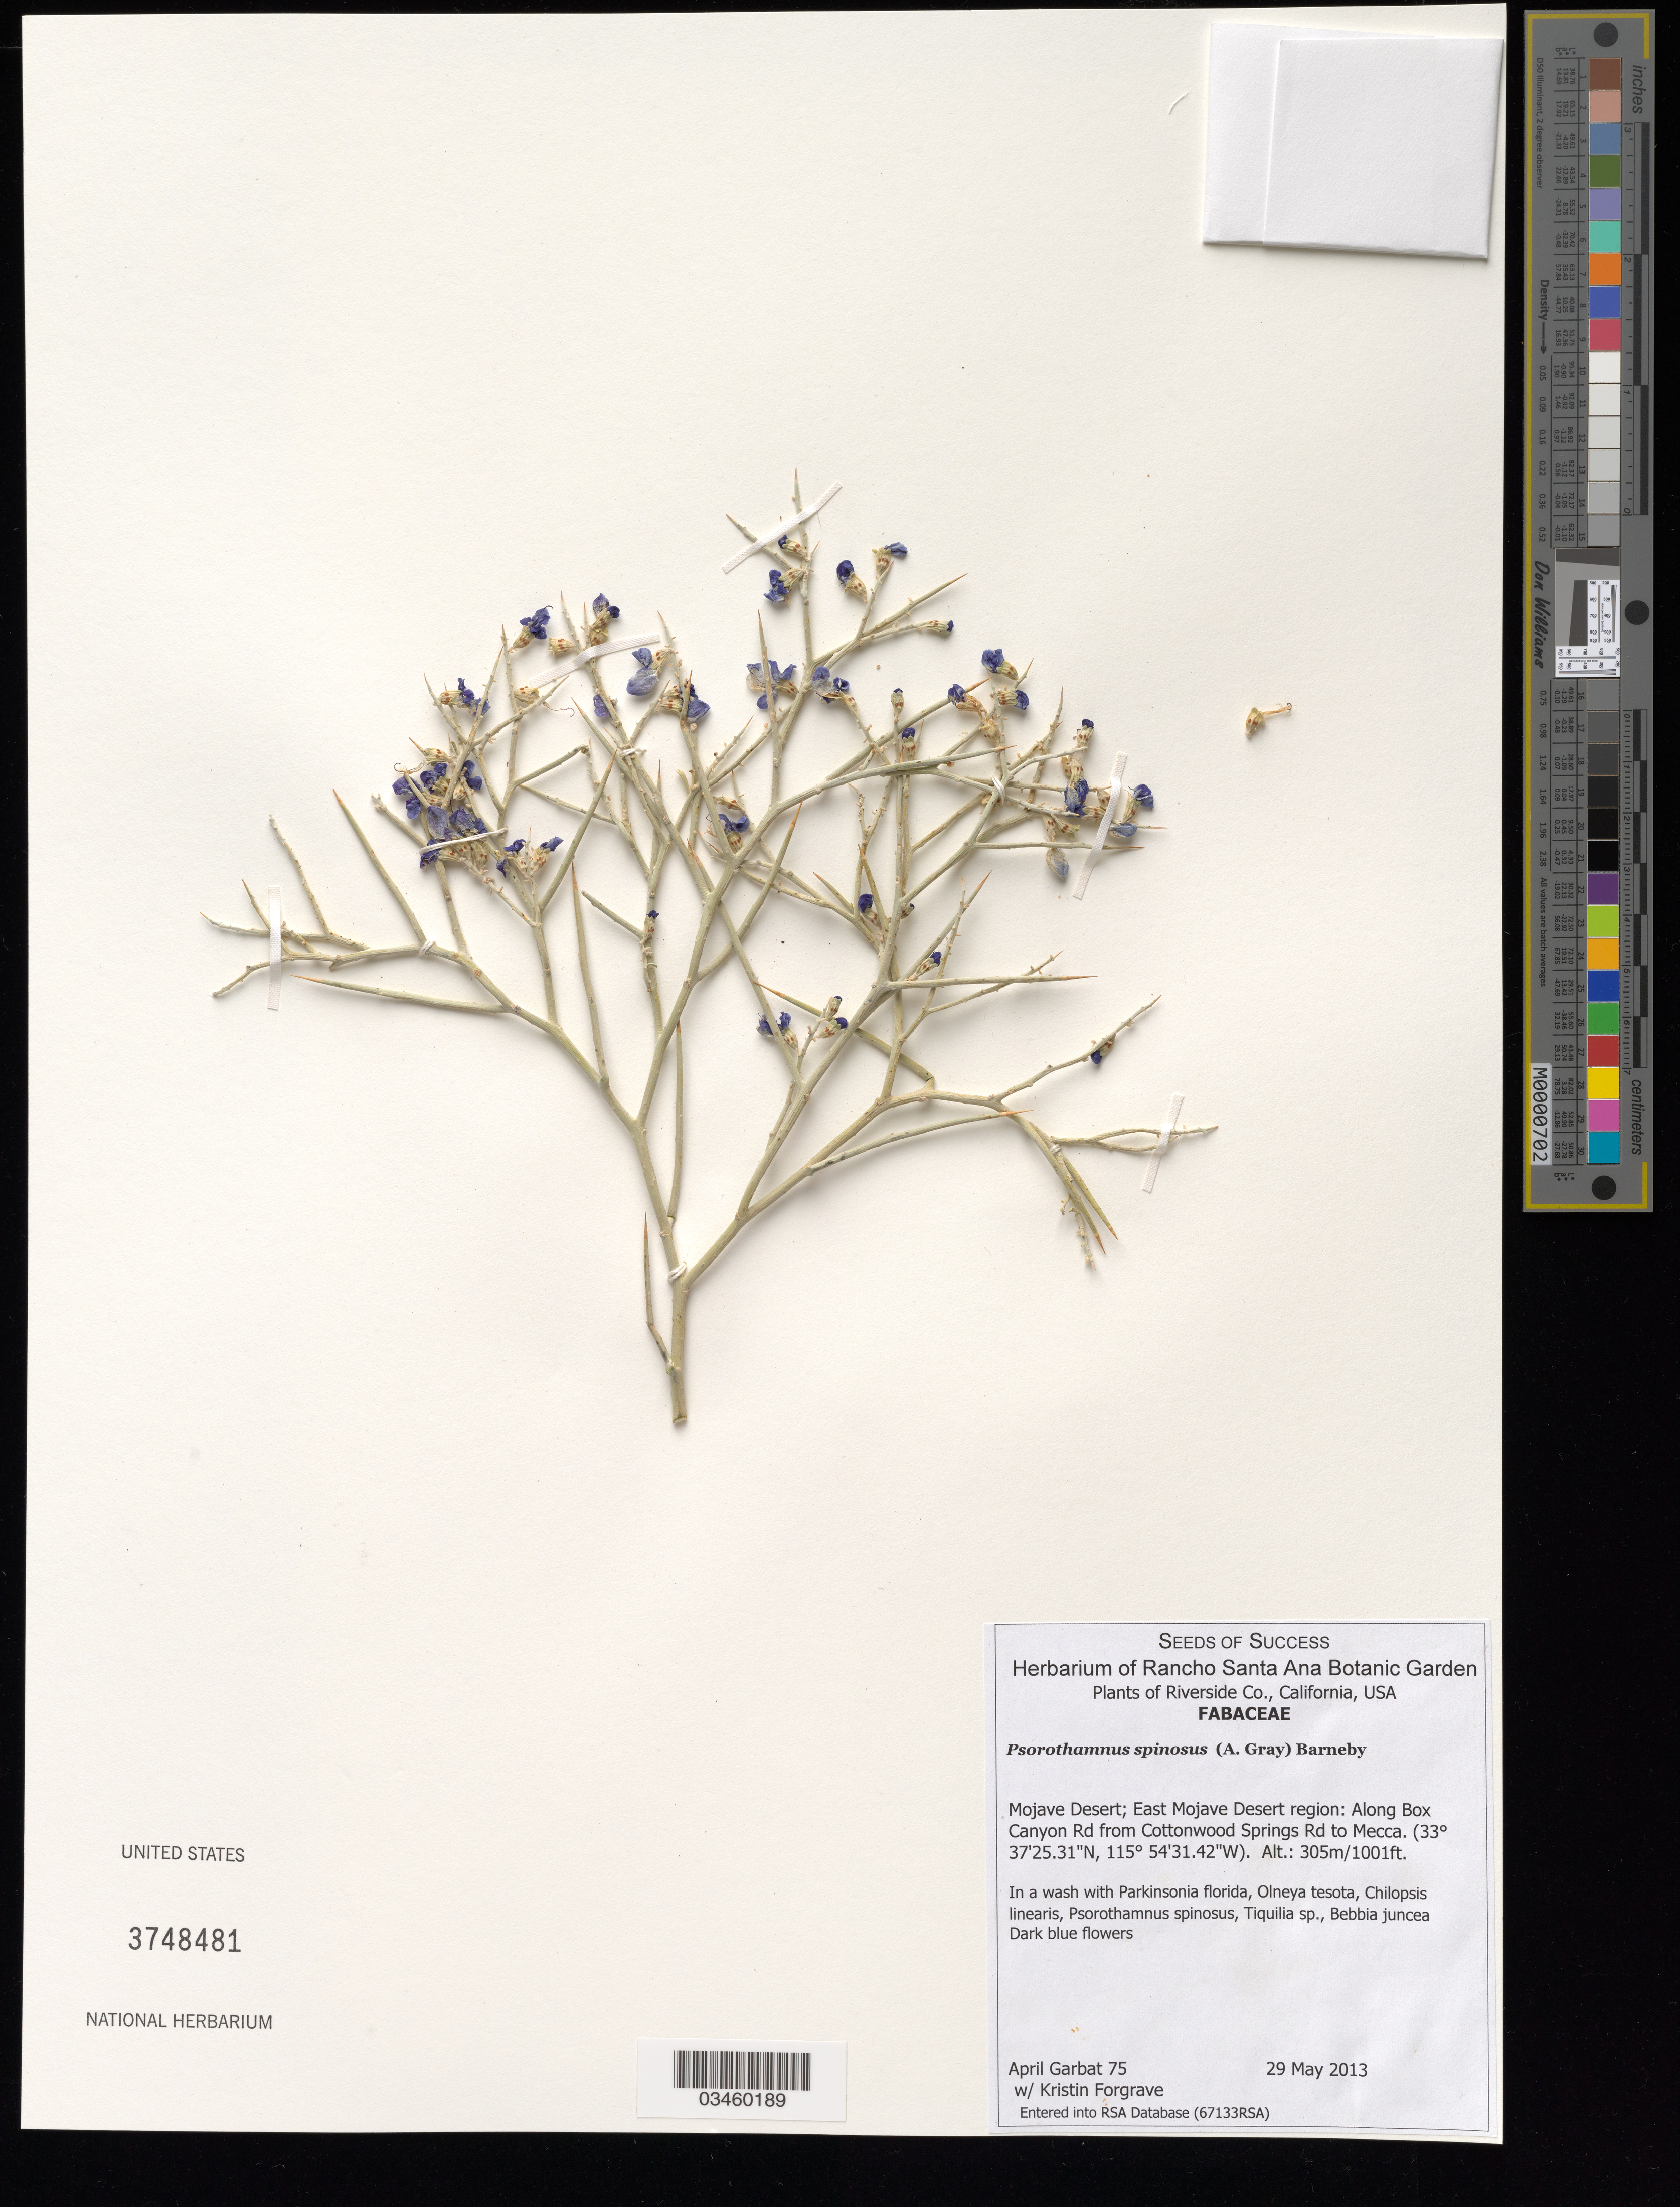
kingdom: Plantae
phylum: Tracheophyta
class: Magnoliopsida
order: Fabales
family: Fabaceae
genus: Psorothamnus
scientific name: Psorothamnus spinosus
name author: (A. Gray) Barneby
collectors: A. Garbat & K. Forgrave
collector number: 75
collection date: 2013-05-29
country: United States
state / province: California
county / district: Riverside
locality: East Mojave Desert Region. Along Box Canyon Rd from Cottonwood Springs Rd to Mecca.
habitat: In a wash with Parkinsonia florida, Olneya tesota, ect.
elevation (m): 305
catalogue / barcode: US 3748481